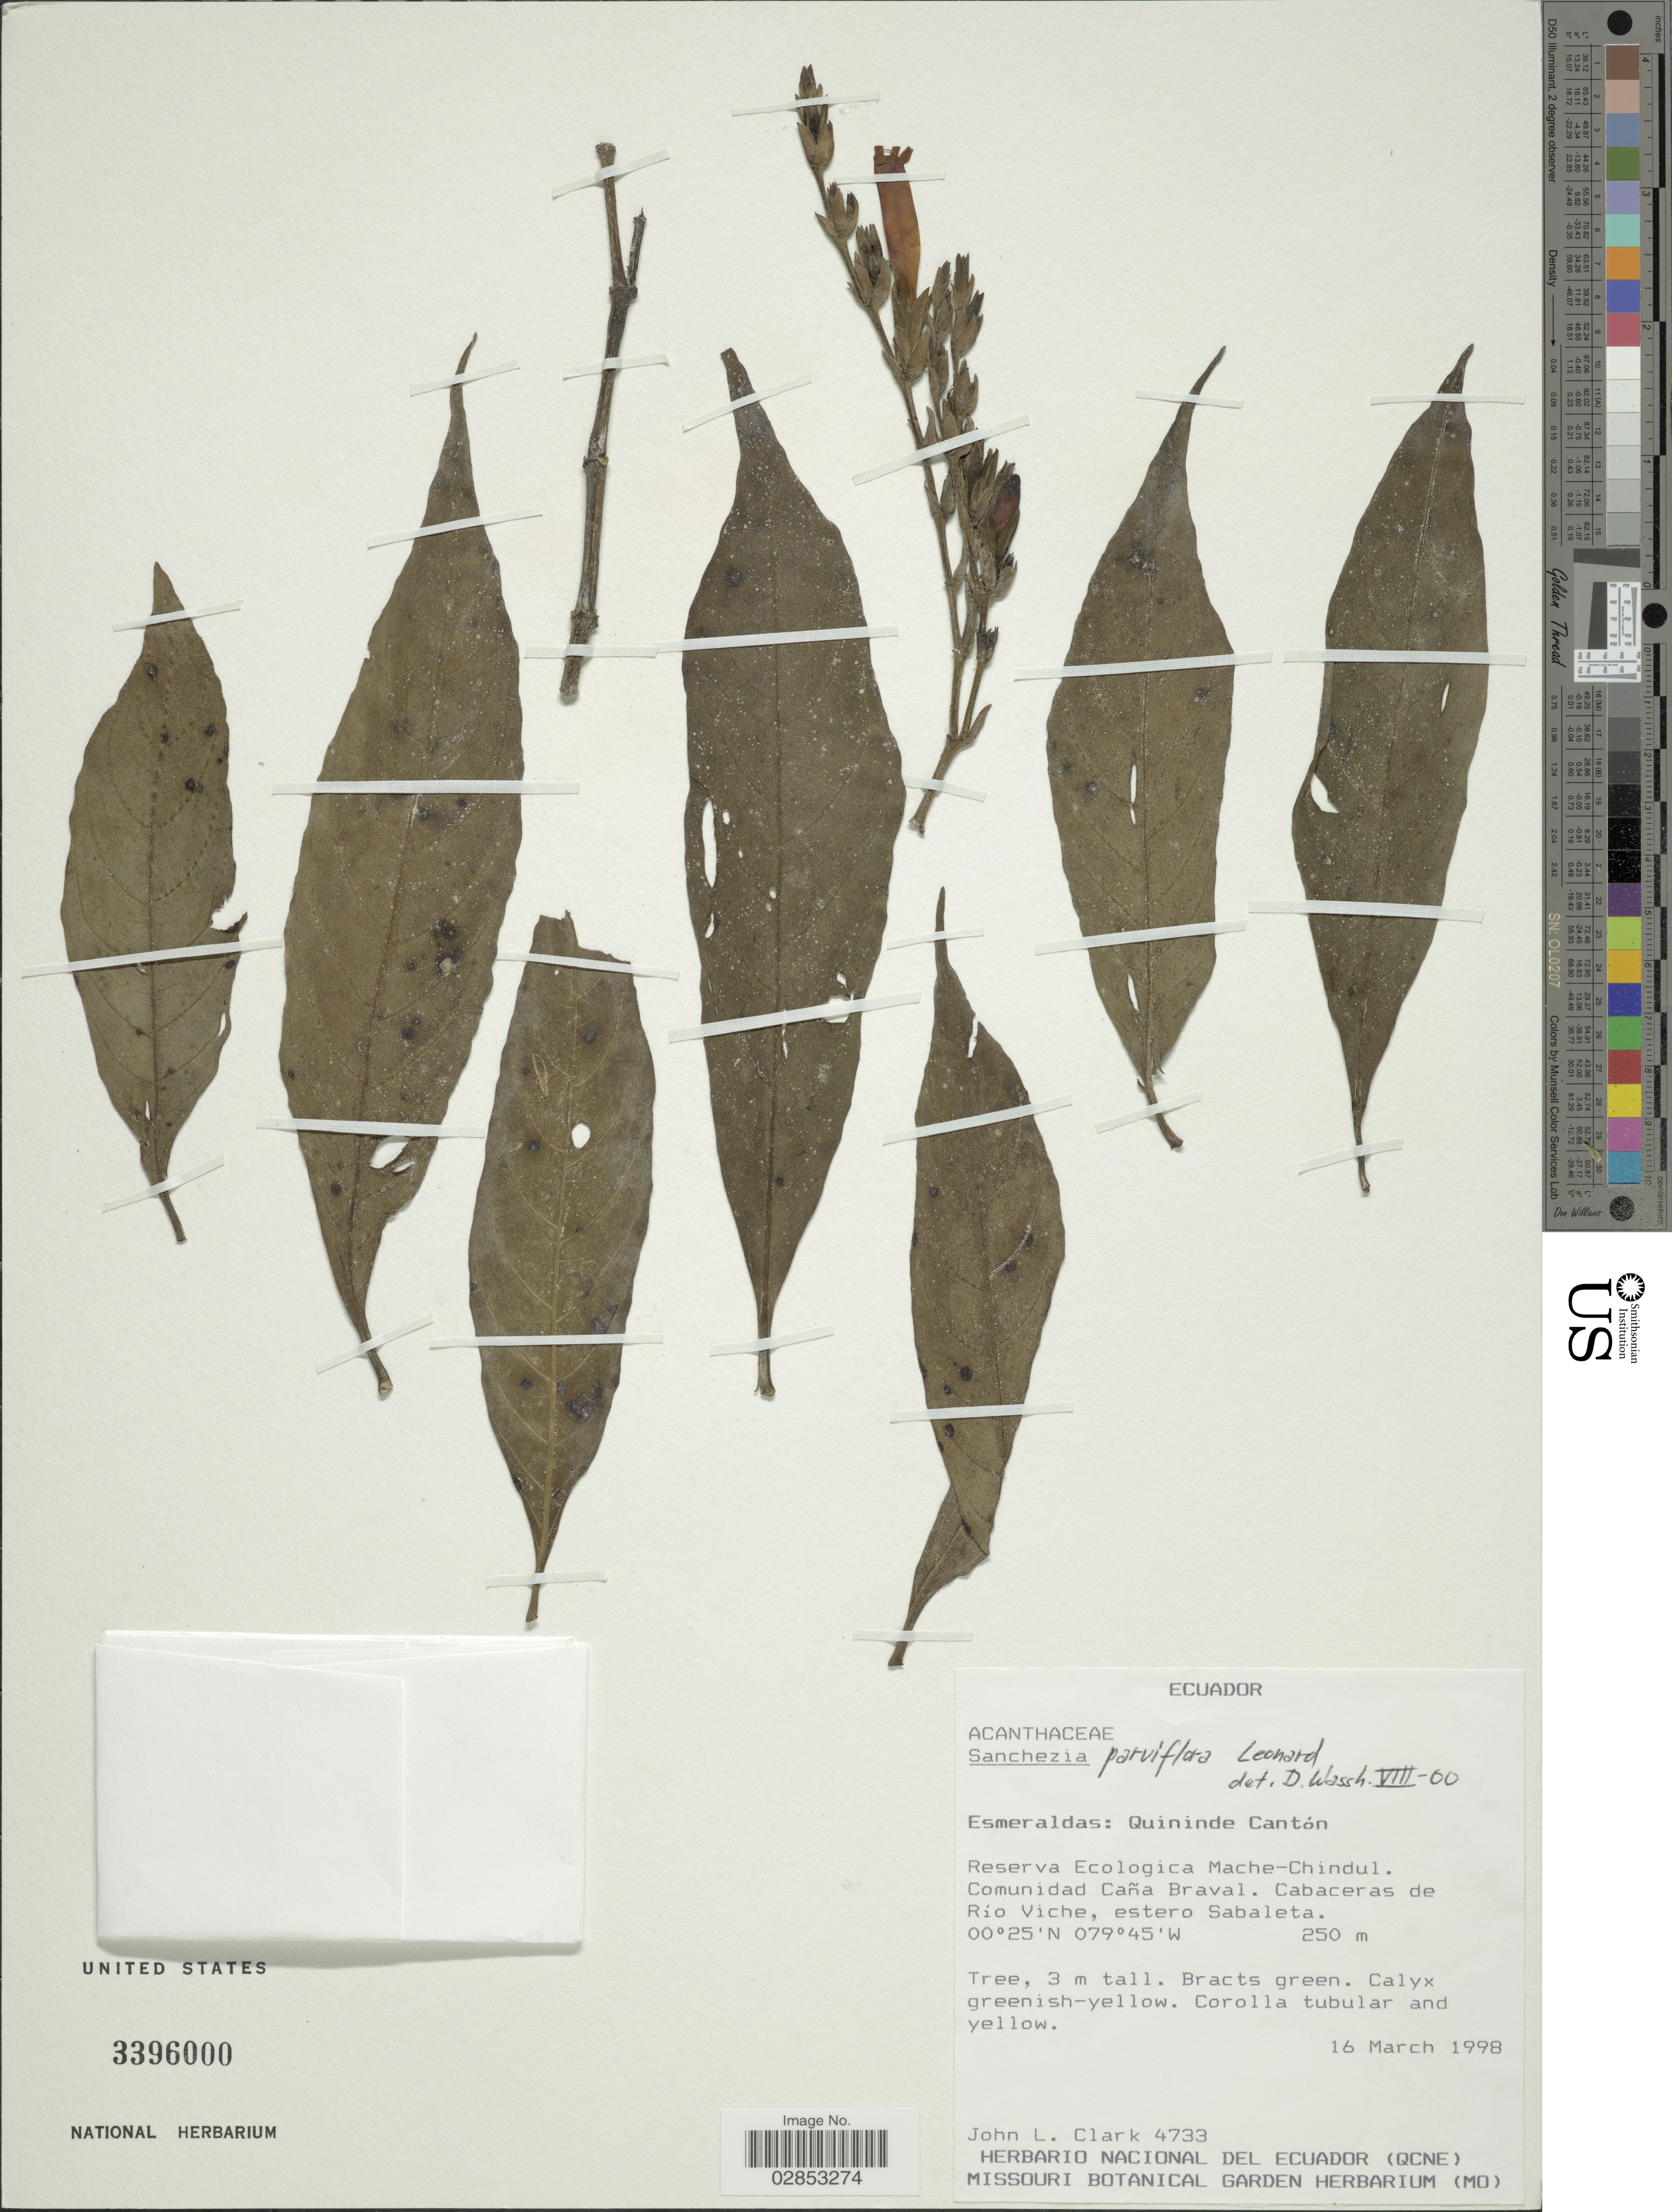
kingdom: Plantae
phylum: Tracheophyta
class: Magnoliopsida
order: Lamiales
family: Acanthaceae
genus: Sanchezia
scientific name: Sanchezia parviflora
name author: Leonard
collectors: J. L. Clark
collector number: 4733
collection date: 1998-03-16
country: Ecuador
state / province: Esmeraldas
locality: Esmeraldas: Quininde Cantón, Reserva Ecologica Mache-Chindul, Comunidad Caña Braval, Cabaceras de Río Viche, estero Sabaleta.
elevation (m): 250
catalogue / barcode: US 3396000